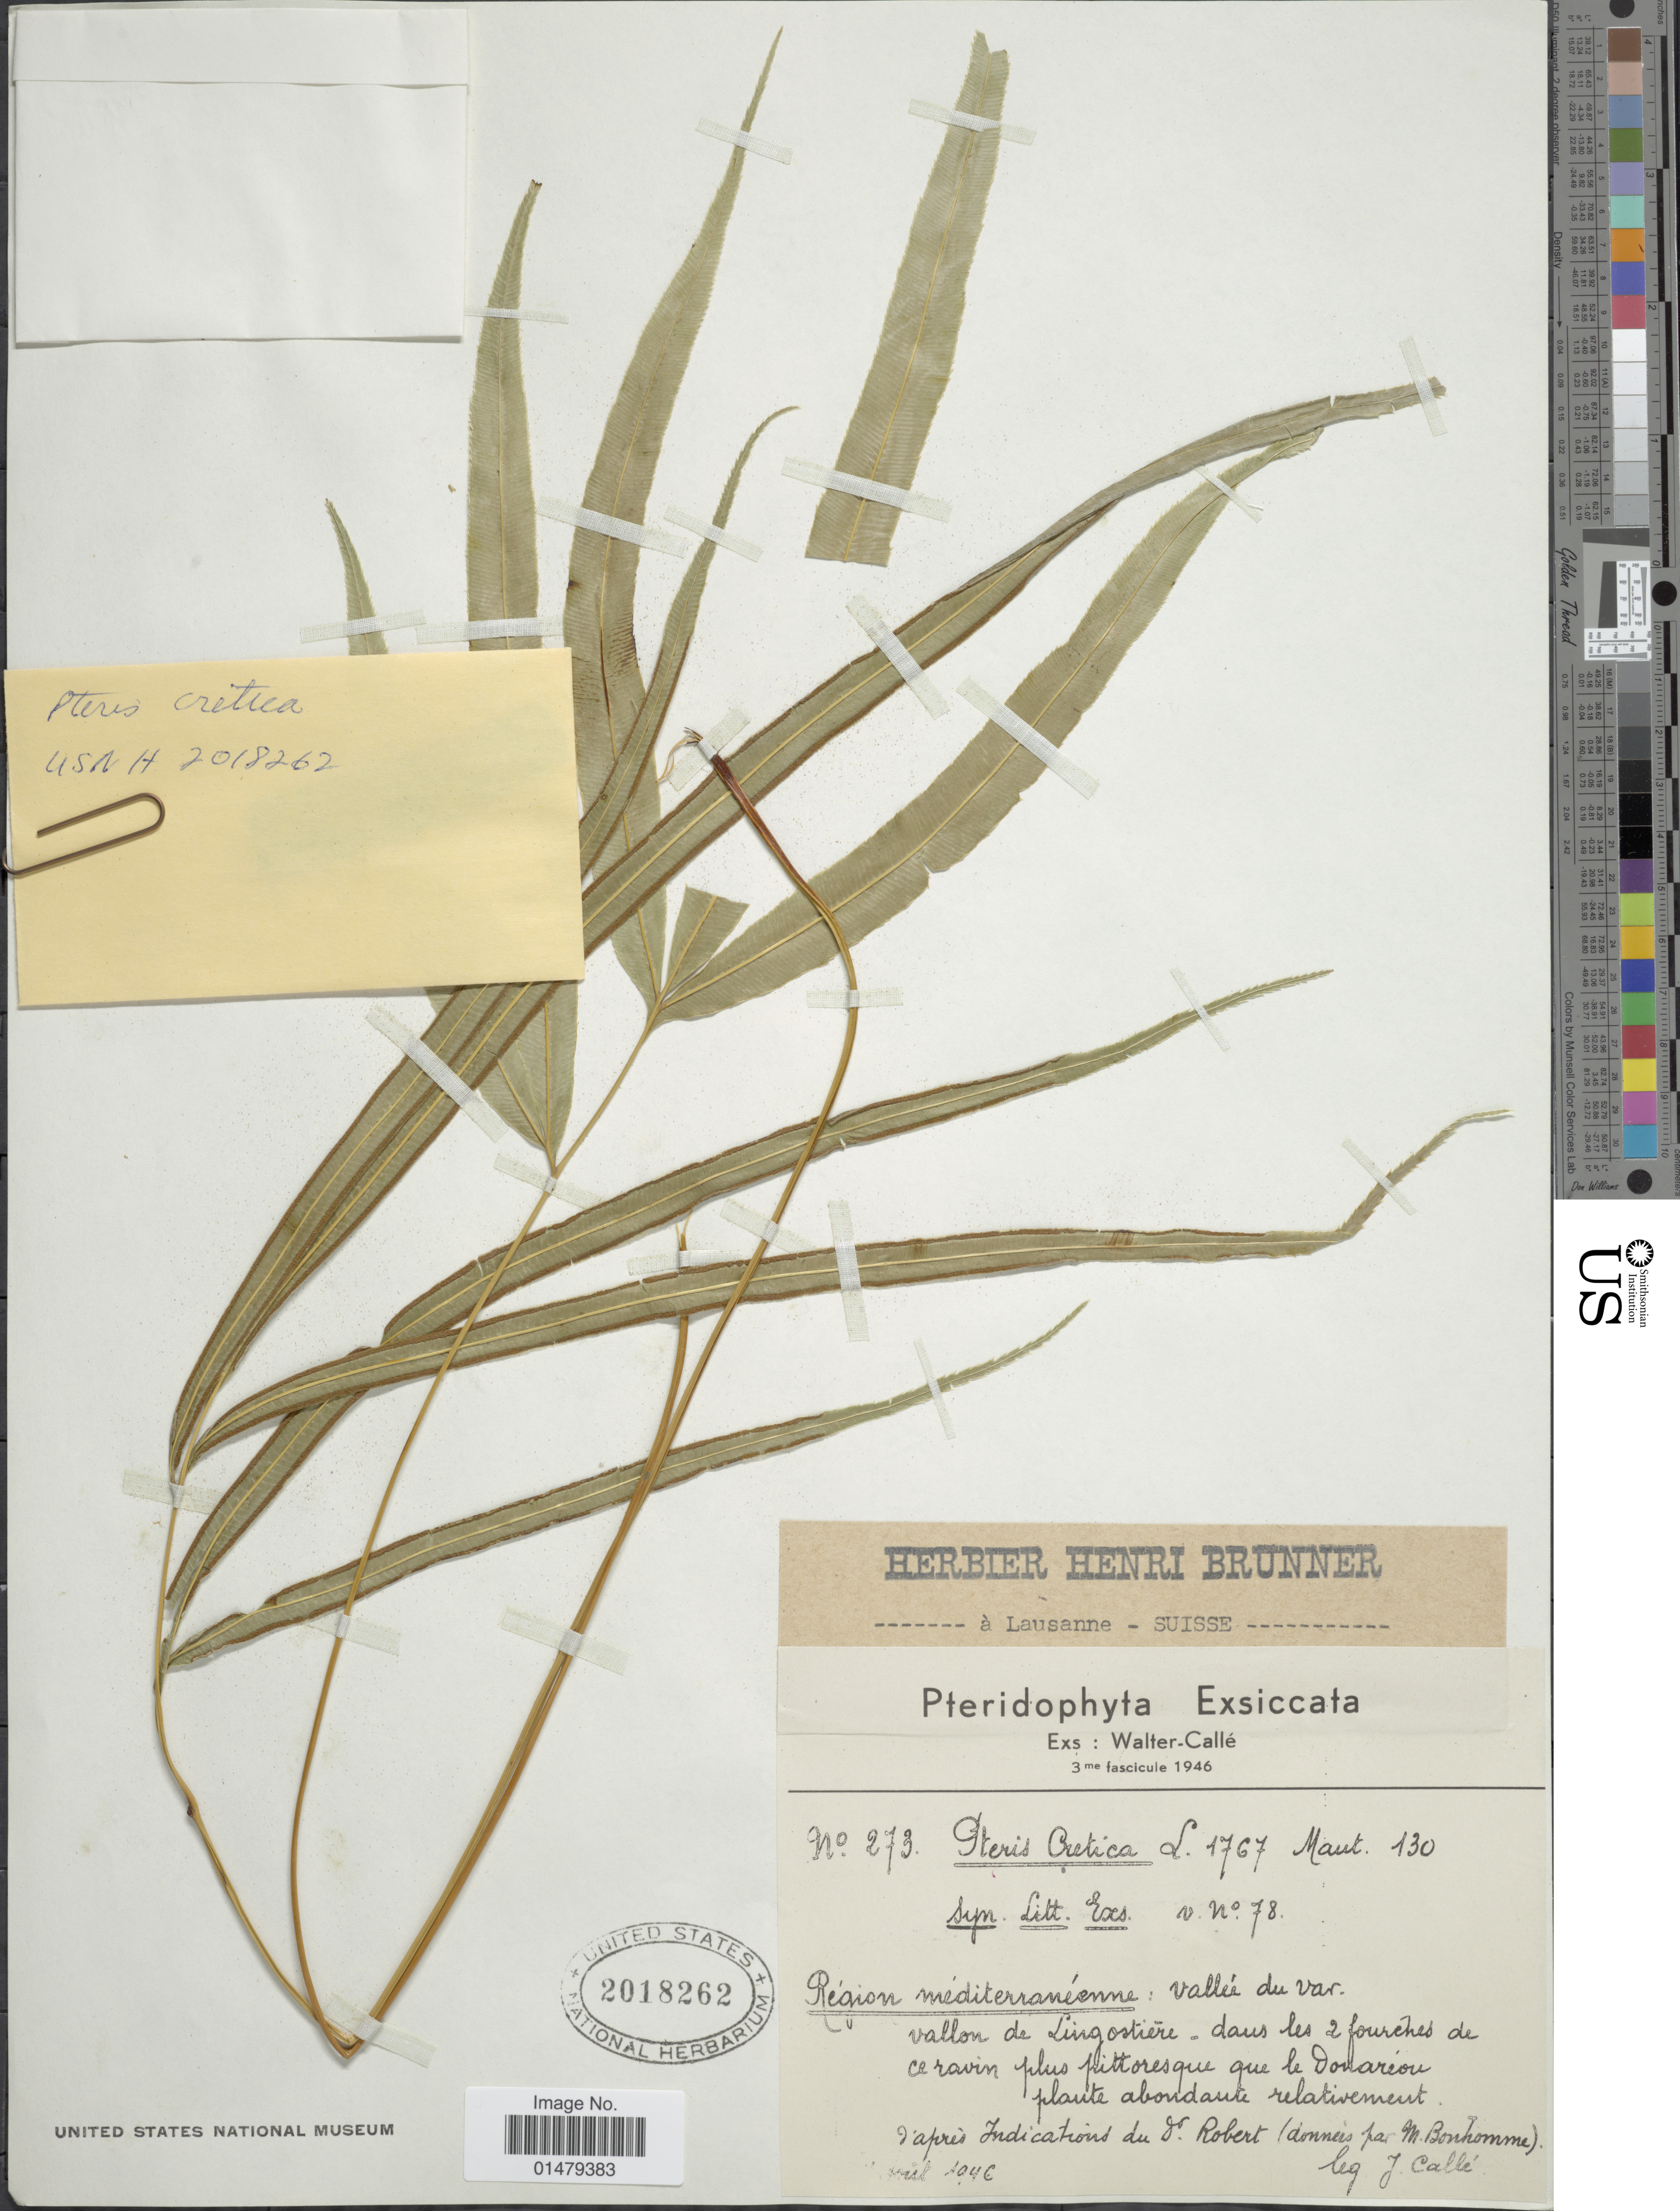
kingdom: Plantae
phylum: Tracheophyta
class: Polypodiopsida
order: Polypodiales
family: Pteridaceae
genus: Pteris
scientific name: Pteris cretica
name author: L.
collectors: Calle, J.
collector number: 273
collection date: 1946-03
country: France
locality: Region mediterranne: vallee du var vallon de Lingostiere- dans les 2 fourches de ce ravin plus fiitores que le Donariou plante abondante relativemnet [interpreted]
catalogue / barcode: US 2018262